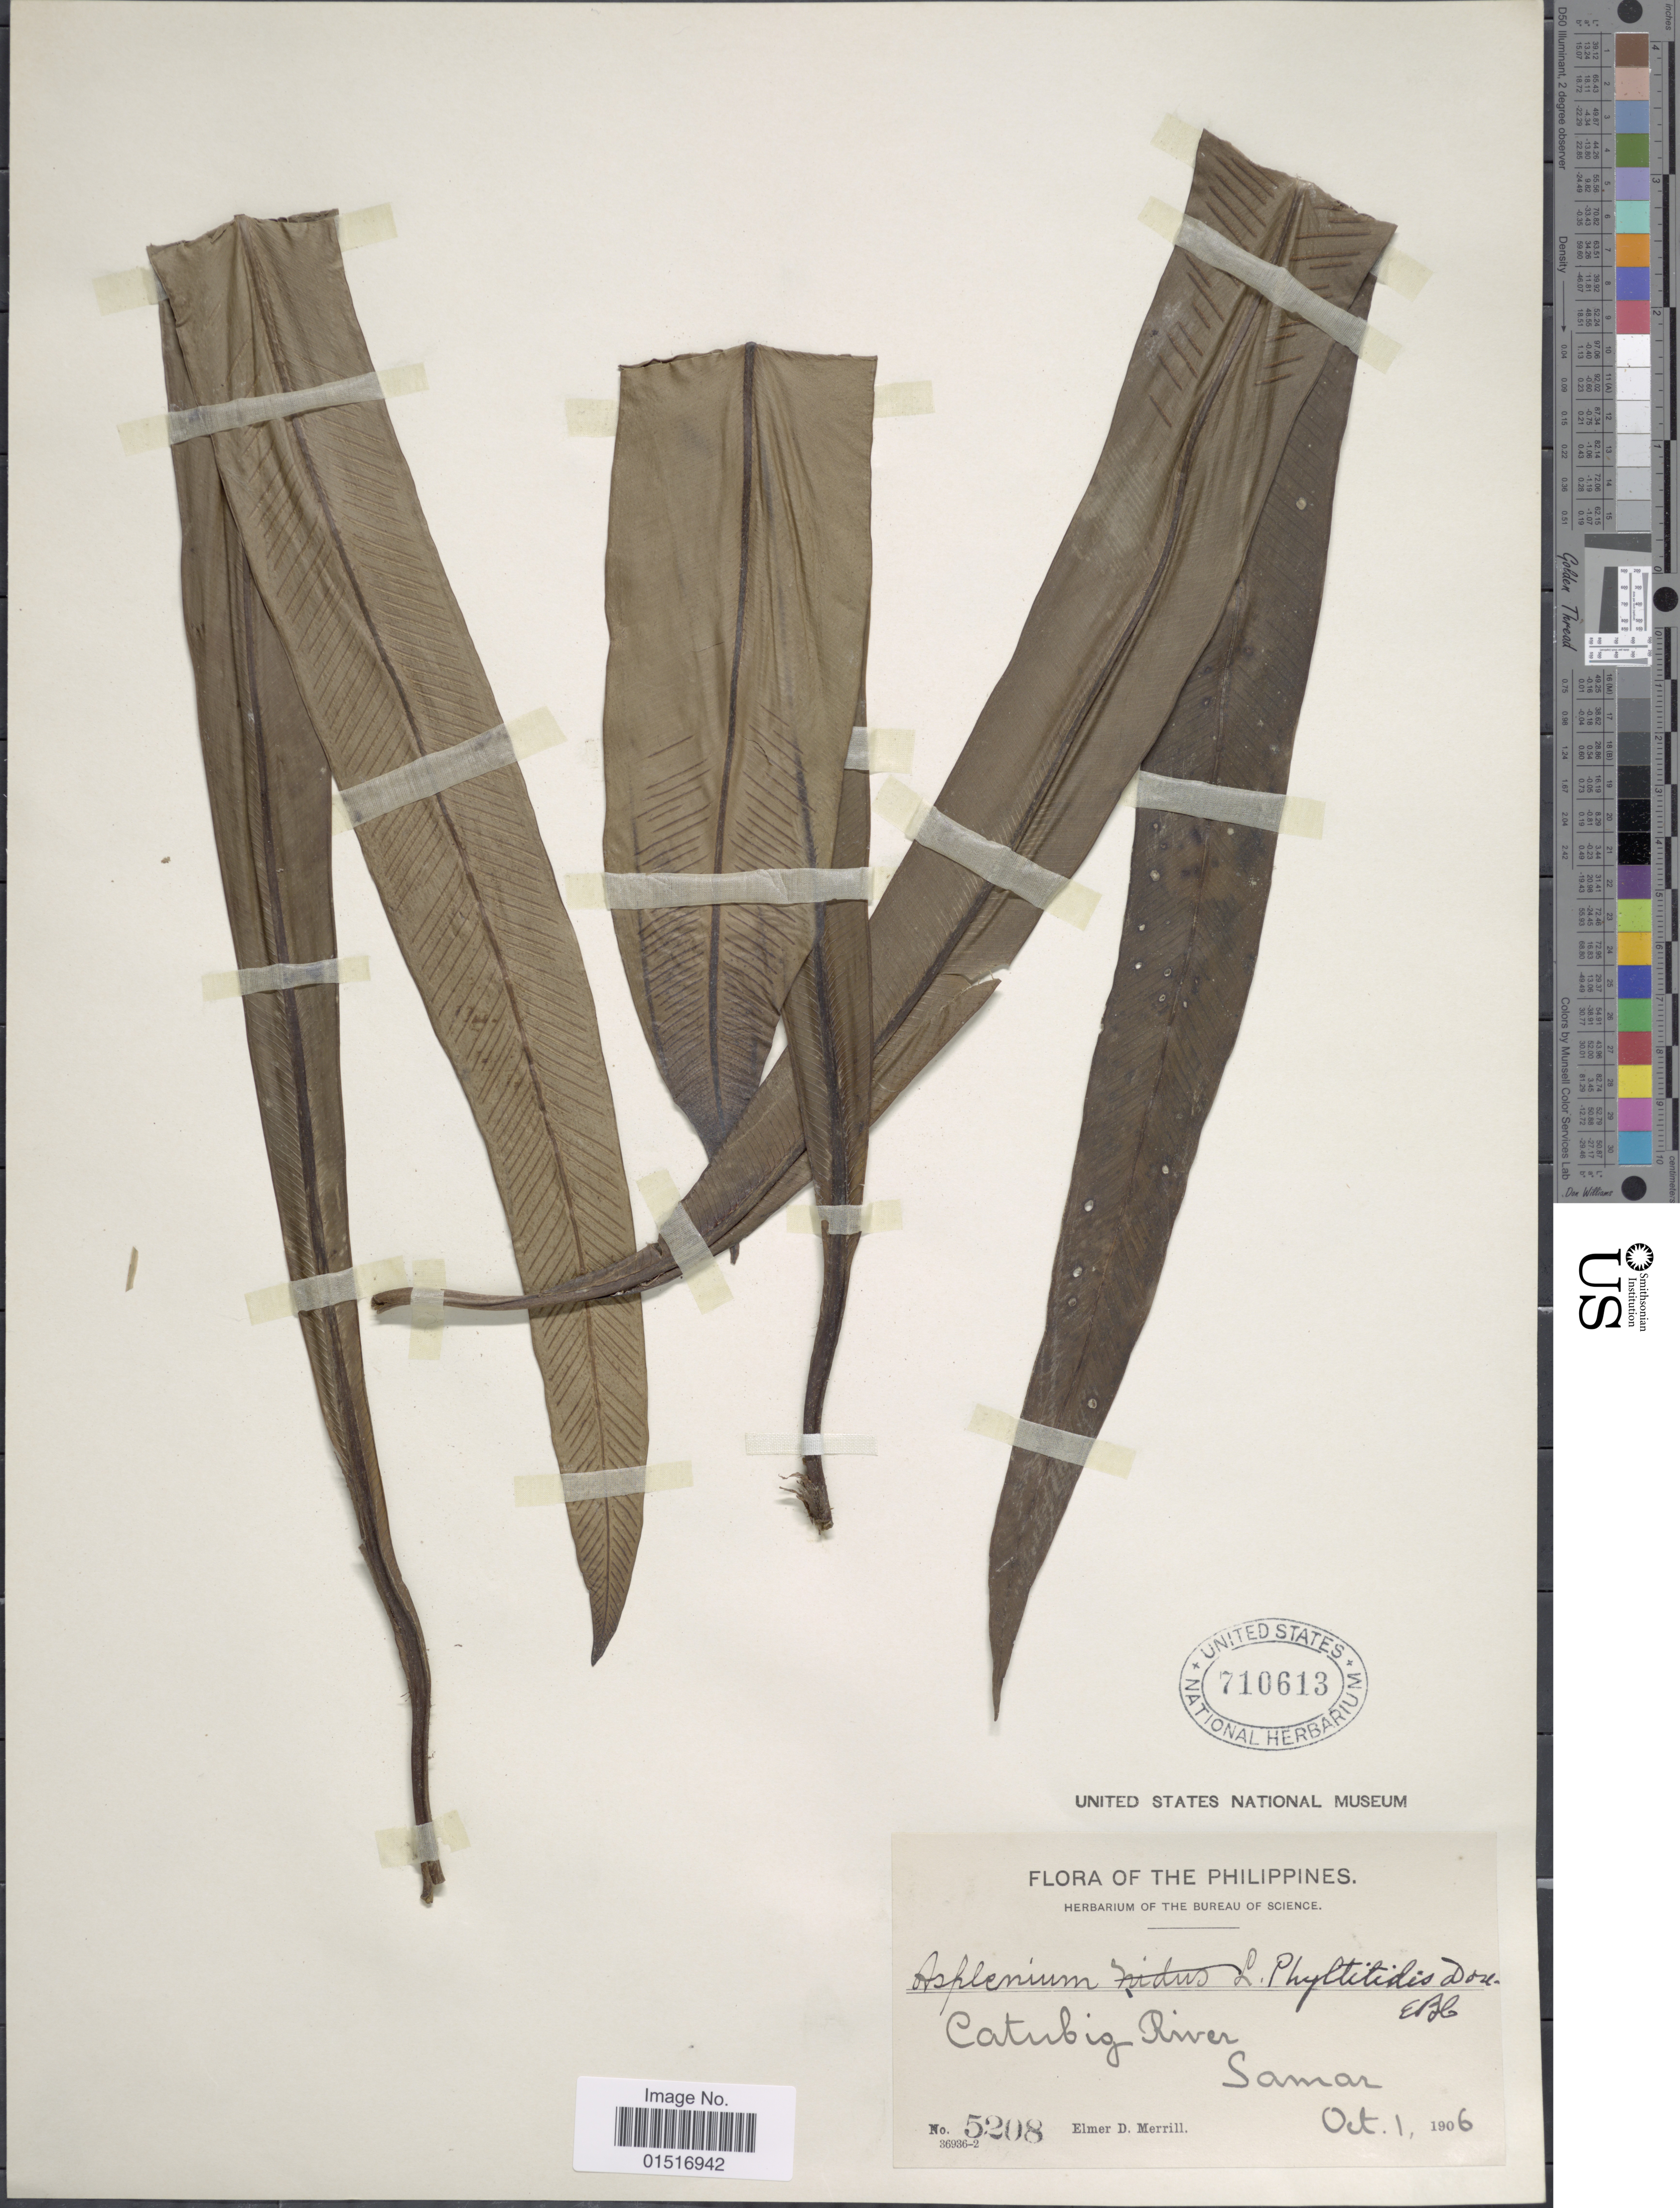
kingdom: Plantae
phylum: Tracheophyta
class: Polypodiopsida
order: Polypodiales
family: Aspleniaceae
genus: Asplenium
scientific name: Asplenium phyllitidis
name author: D. Don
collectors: E. D. Merrill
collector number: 5208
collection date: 1906-10-01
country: Philippines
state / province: Eastern Visayas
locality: Catubig River, Samar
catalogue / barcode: US 710613